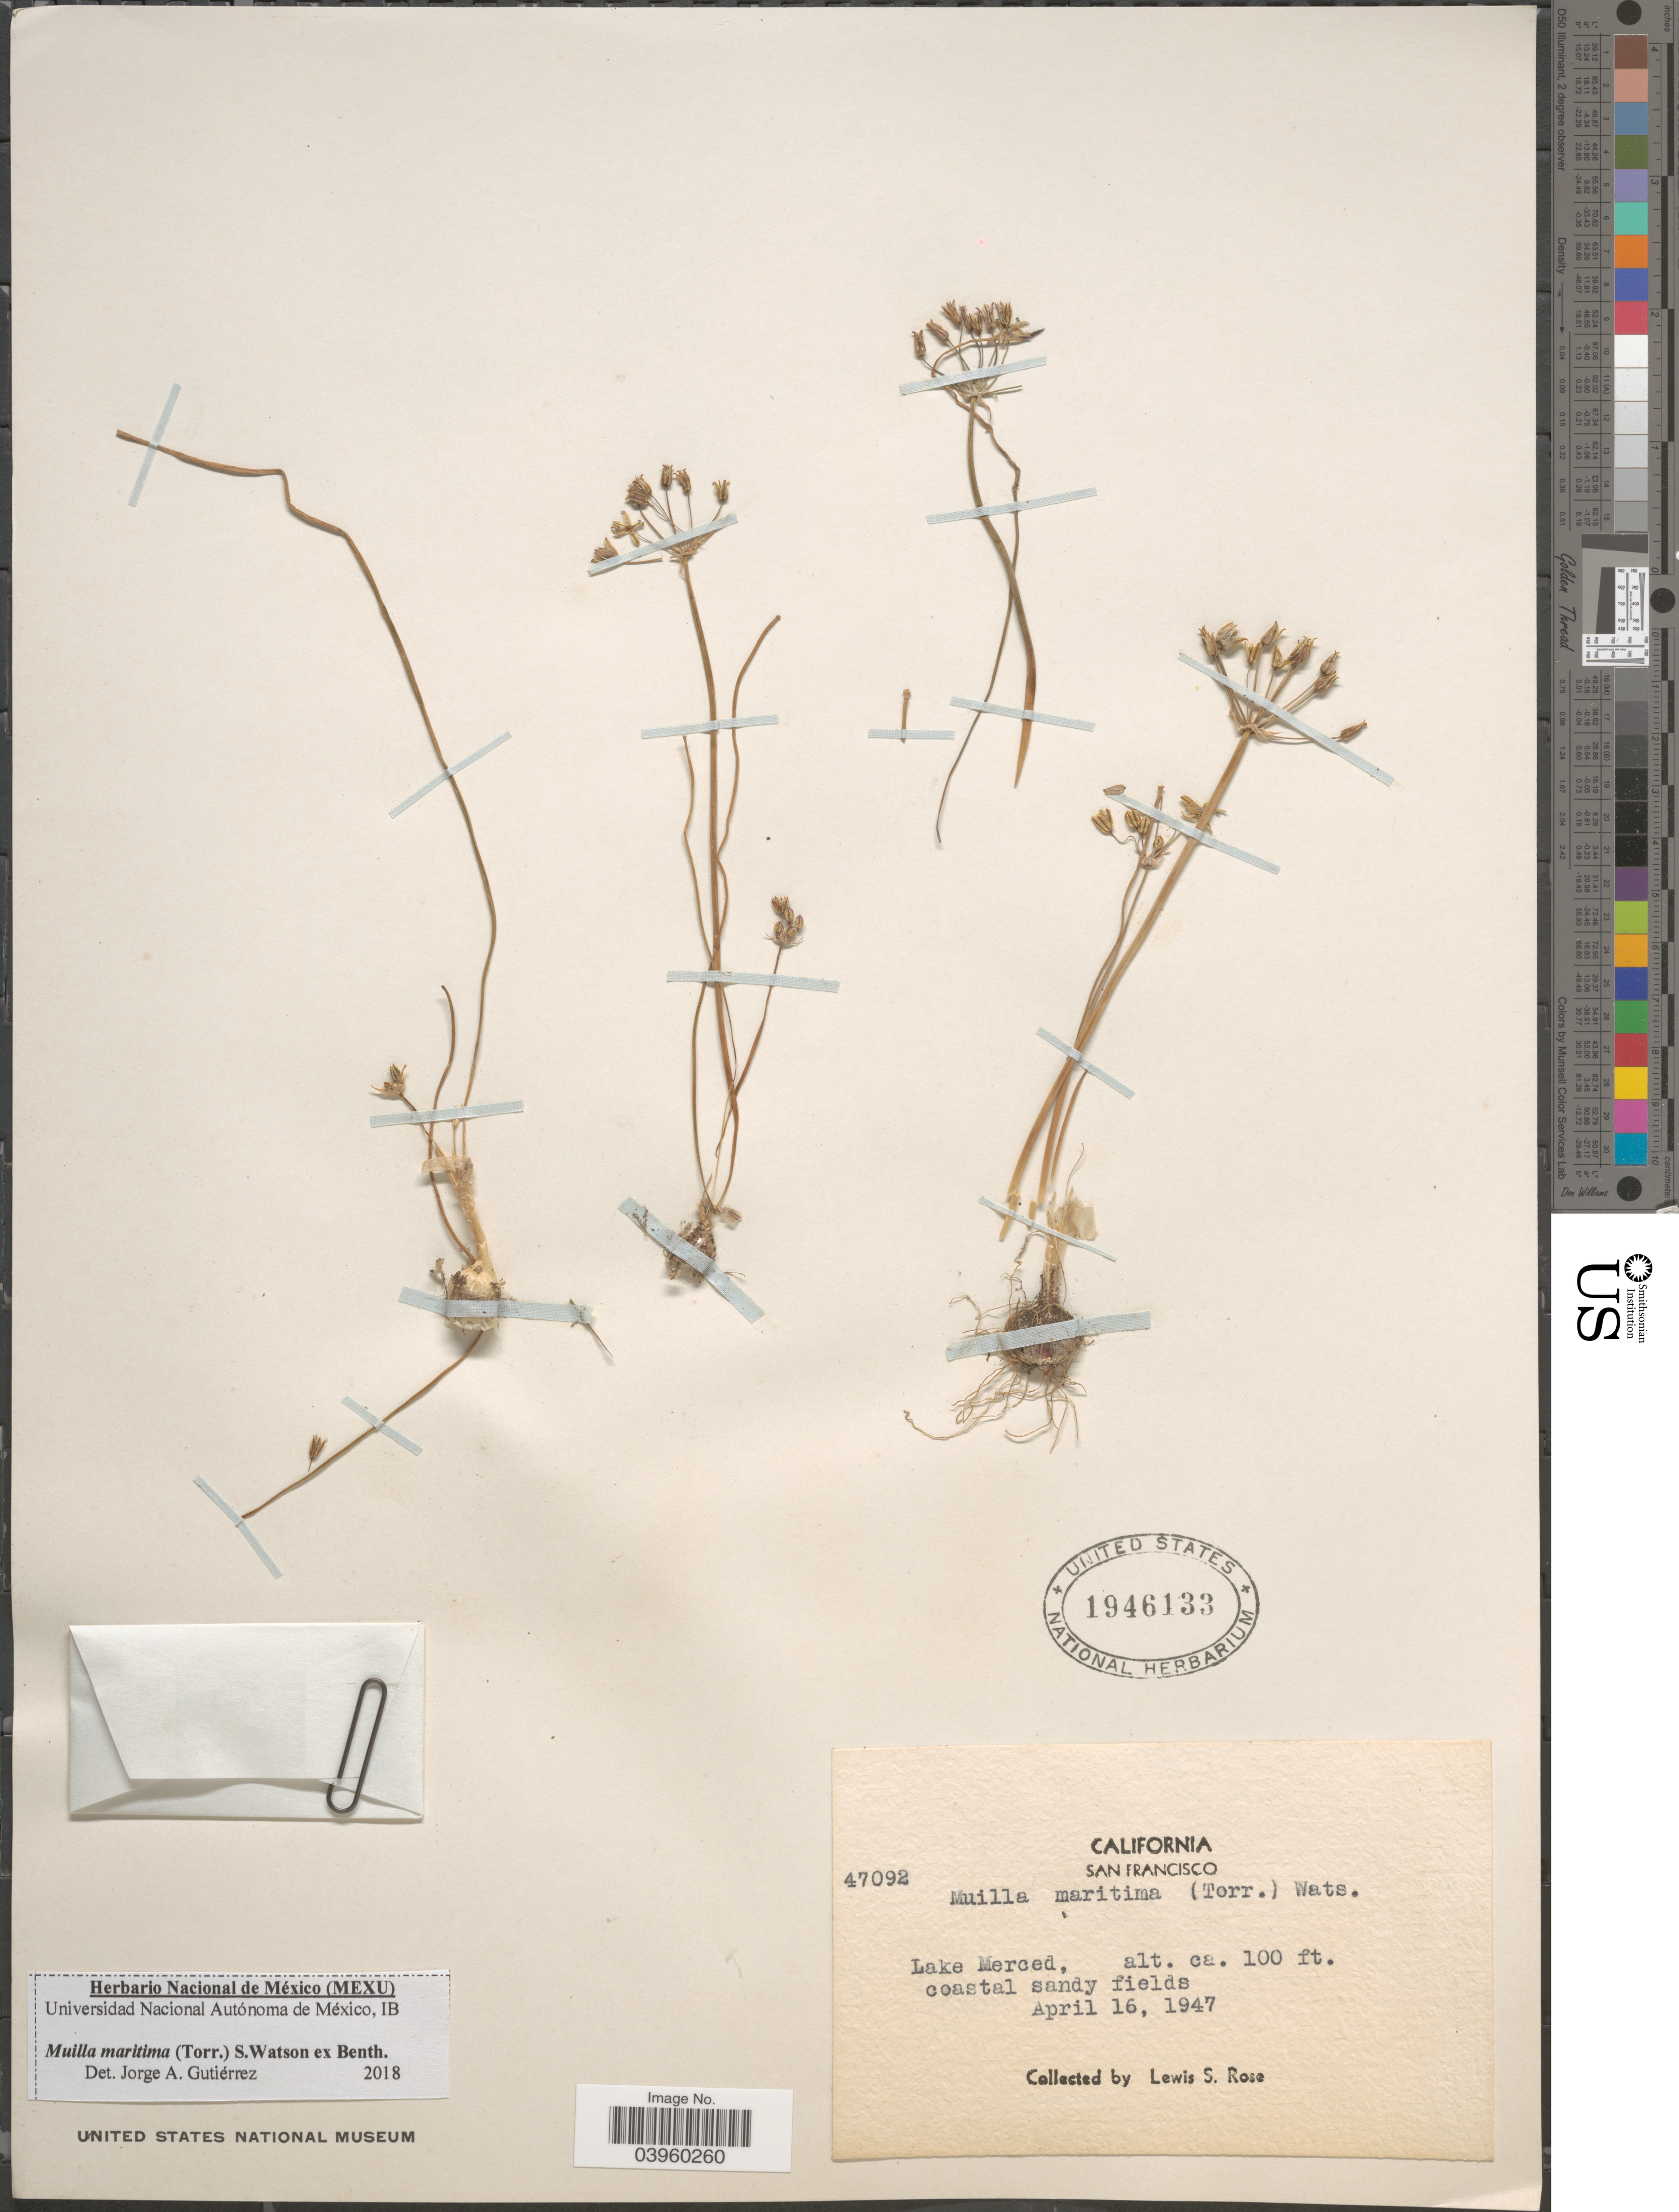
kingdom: Plantae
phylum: Tracheophyta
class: Liliopsida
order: Asparagales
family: Asparagaceae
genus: Muilla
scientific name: Muilla maritima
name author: (Torr.) S. Watson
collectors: L. S. Rose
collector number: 47092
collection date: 1947-04-16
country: United States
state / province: California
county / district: San Francisco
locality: San Francisco. Lake Merced.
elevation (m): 30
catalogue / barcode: US 1946133